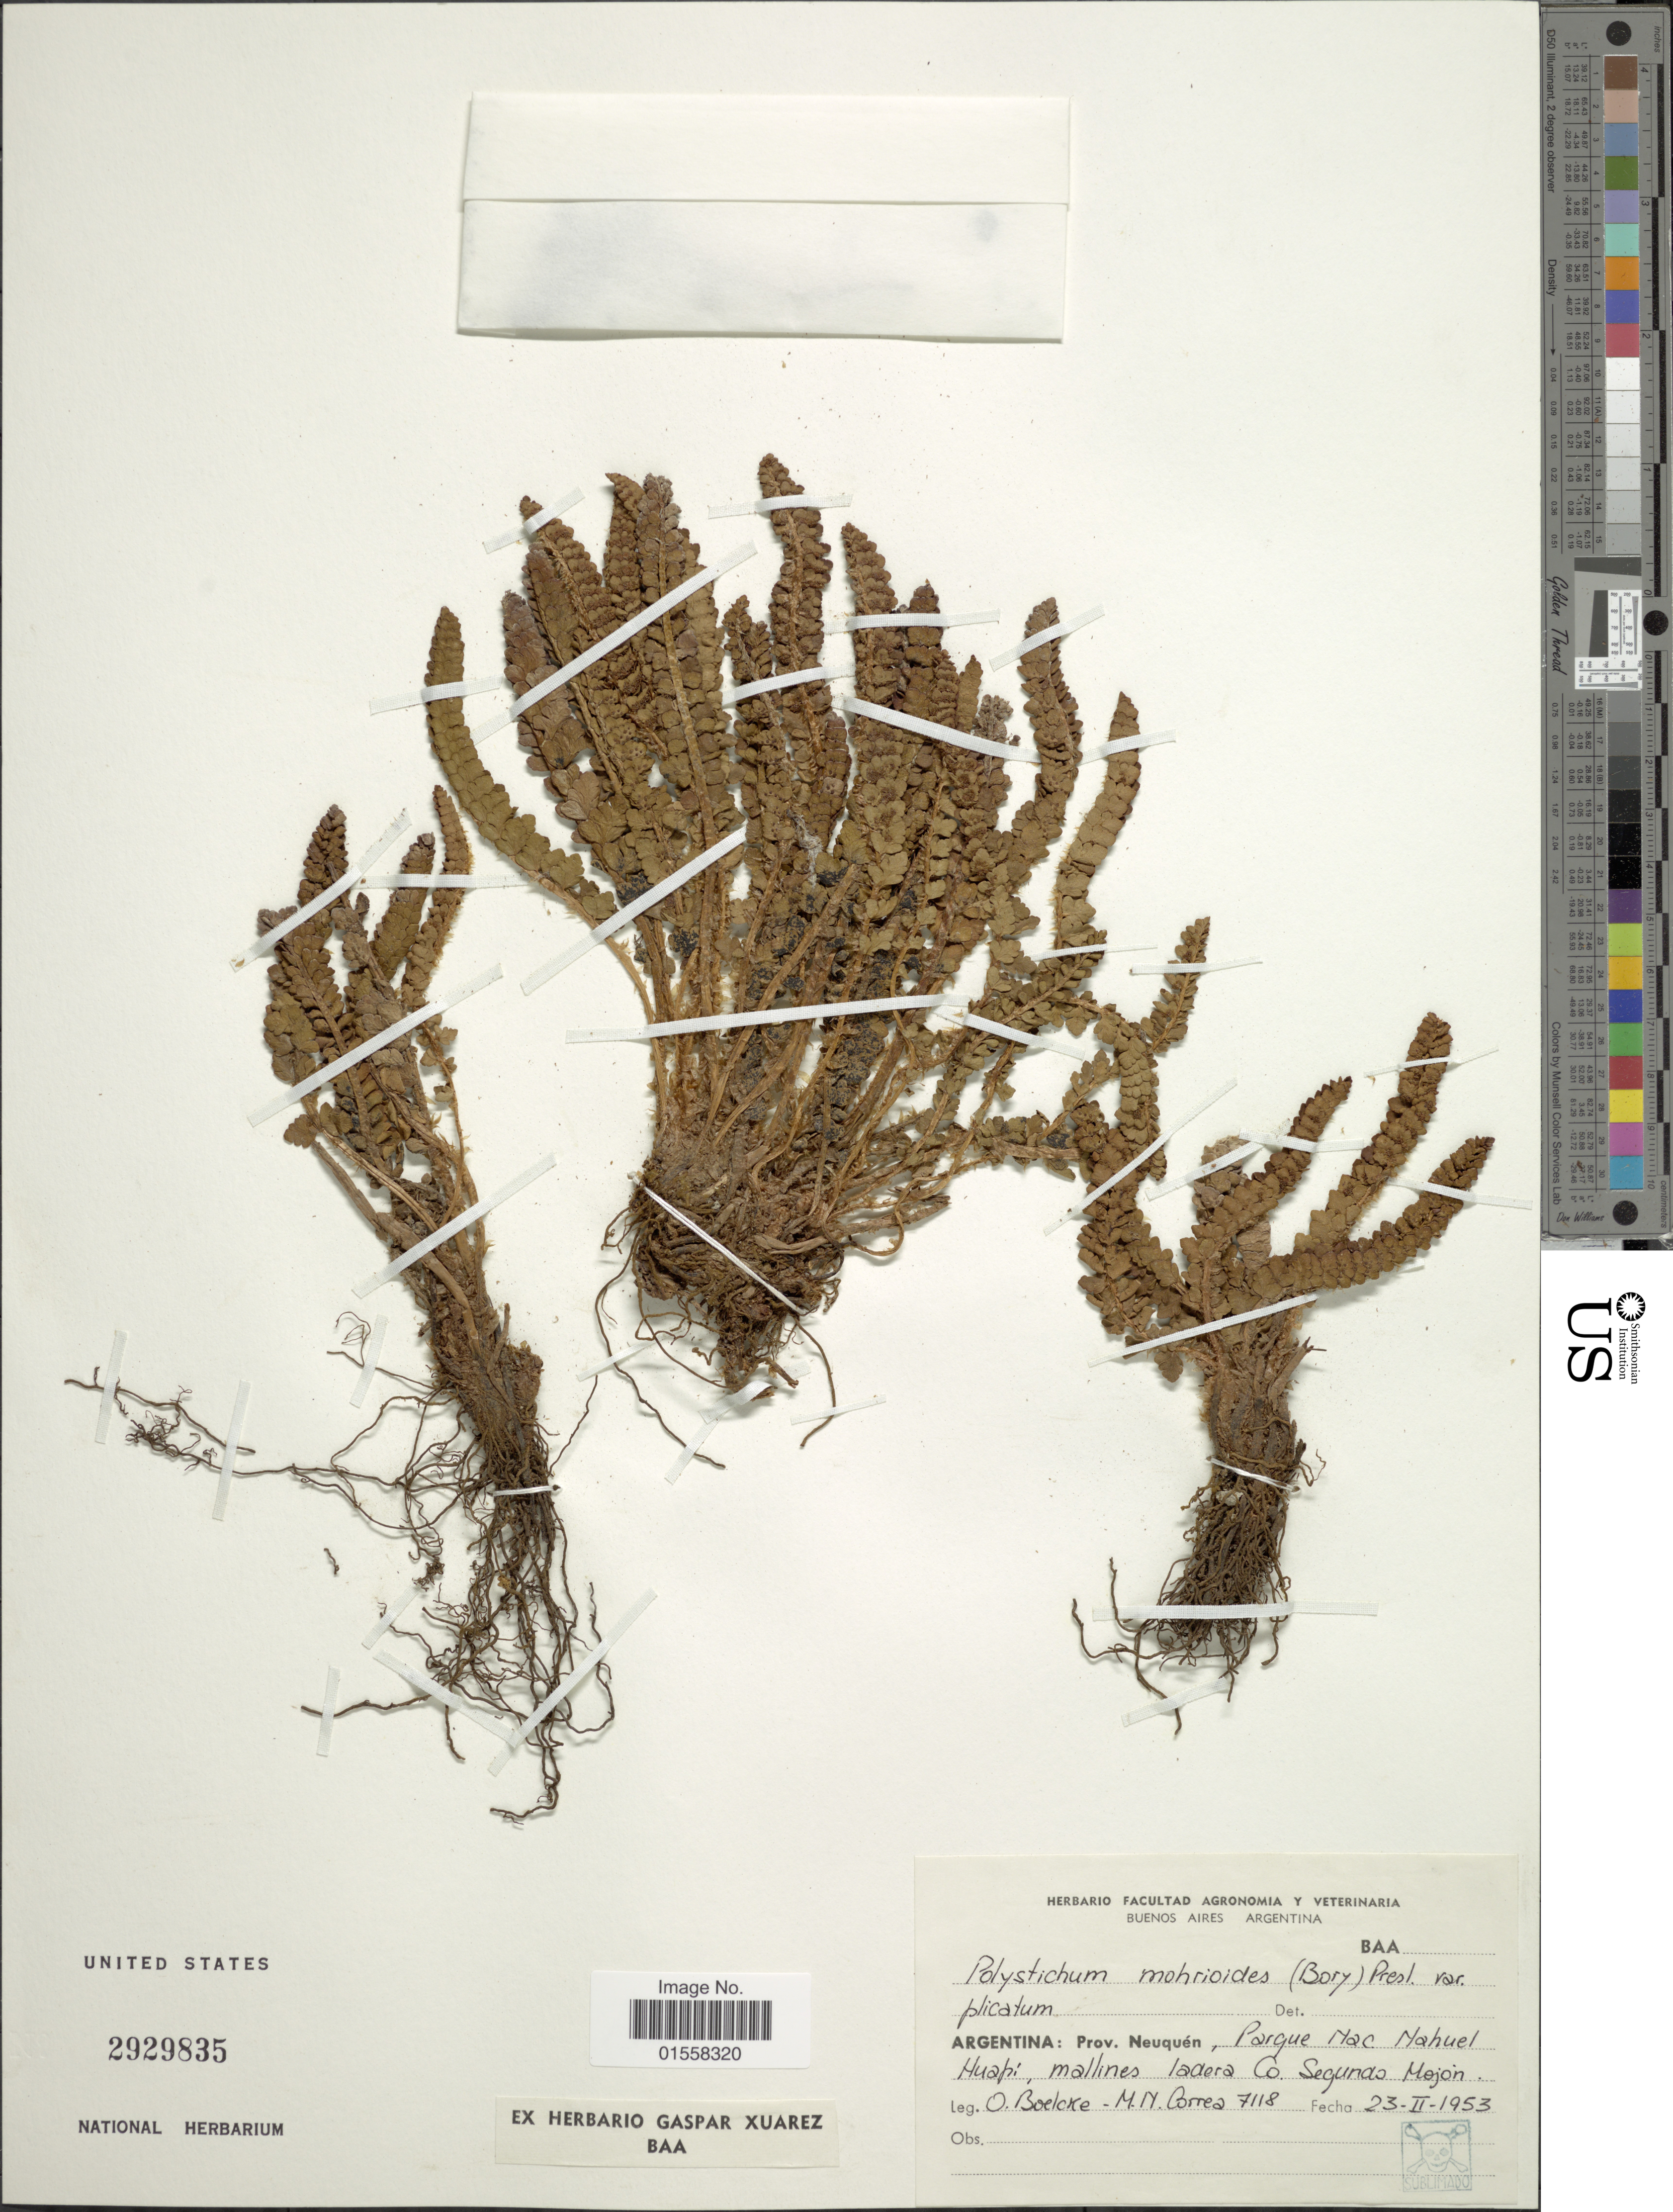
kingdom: Plantae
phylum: Tracheophyta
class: Polypodiopsida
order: Polypodiales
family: Dryopteridaceae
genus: Polystichum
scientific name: Polystichum mohrioides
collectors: O. Boelcke & M. N. Correa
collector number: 7118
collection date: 1953-02-23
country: Argentina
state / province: Neuquen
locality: Argentina: Prov. Neuquen, Parque Nac. Nahuel Huapi, mallines ladera Co. Segundo Mojon.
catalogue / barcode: US 2929835